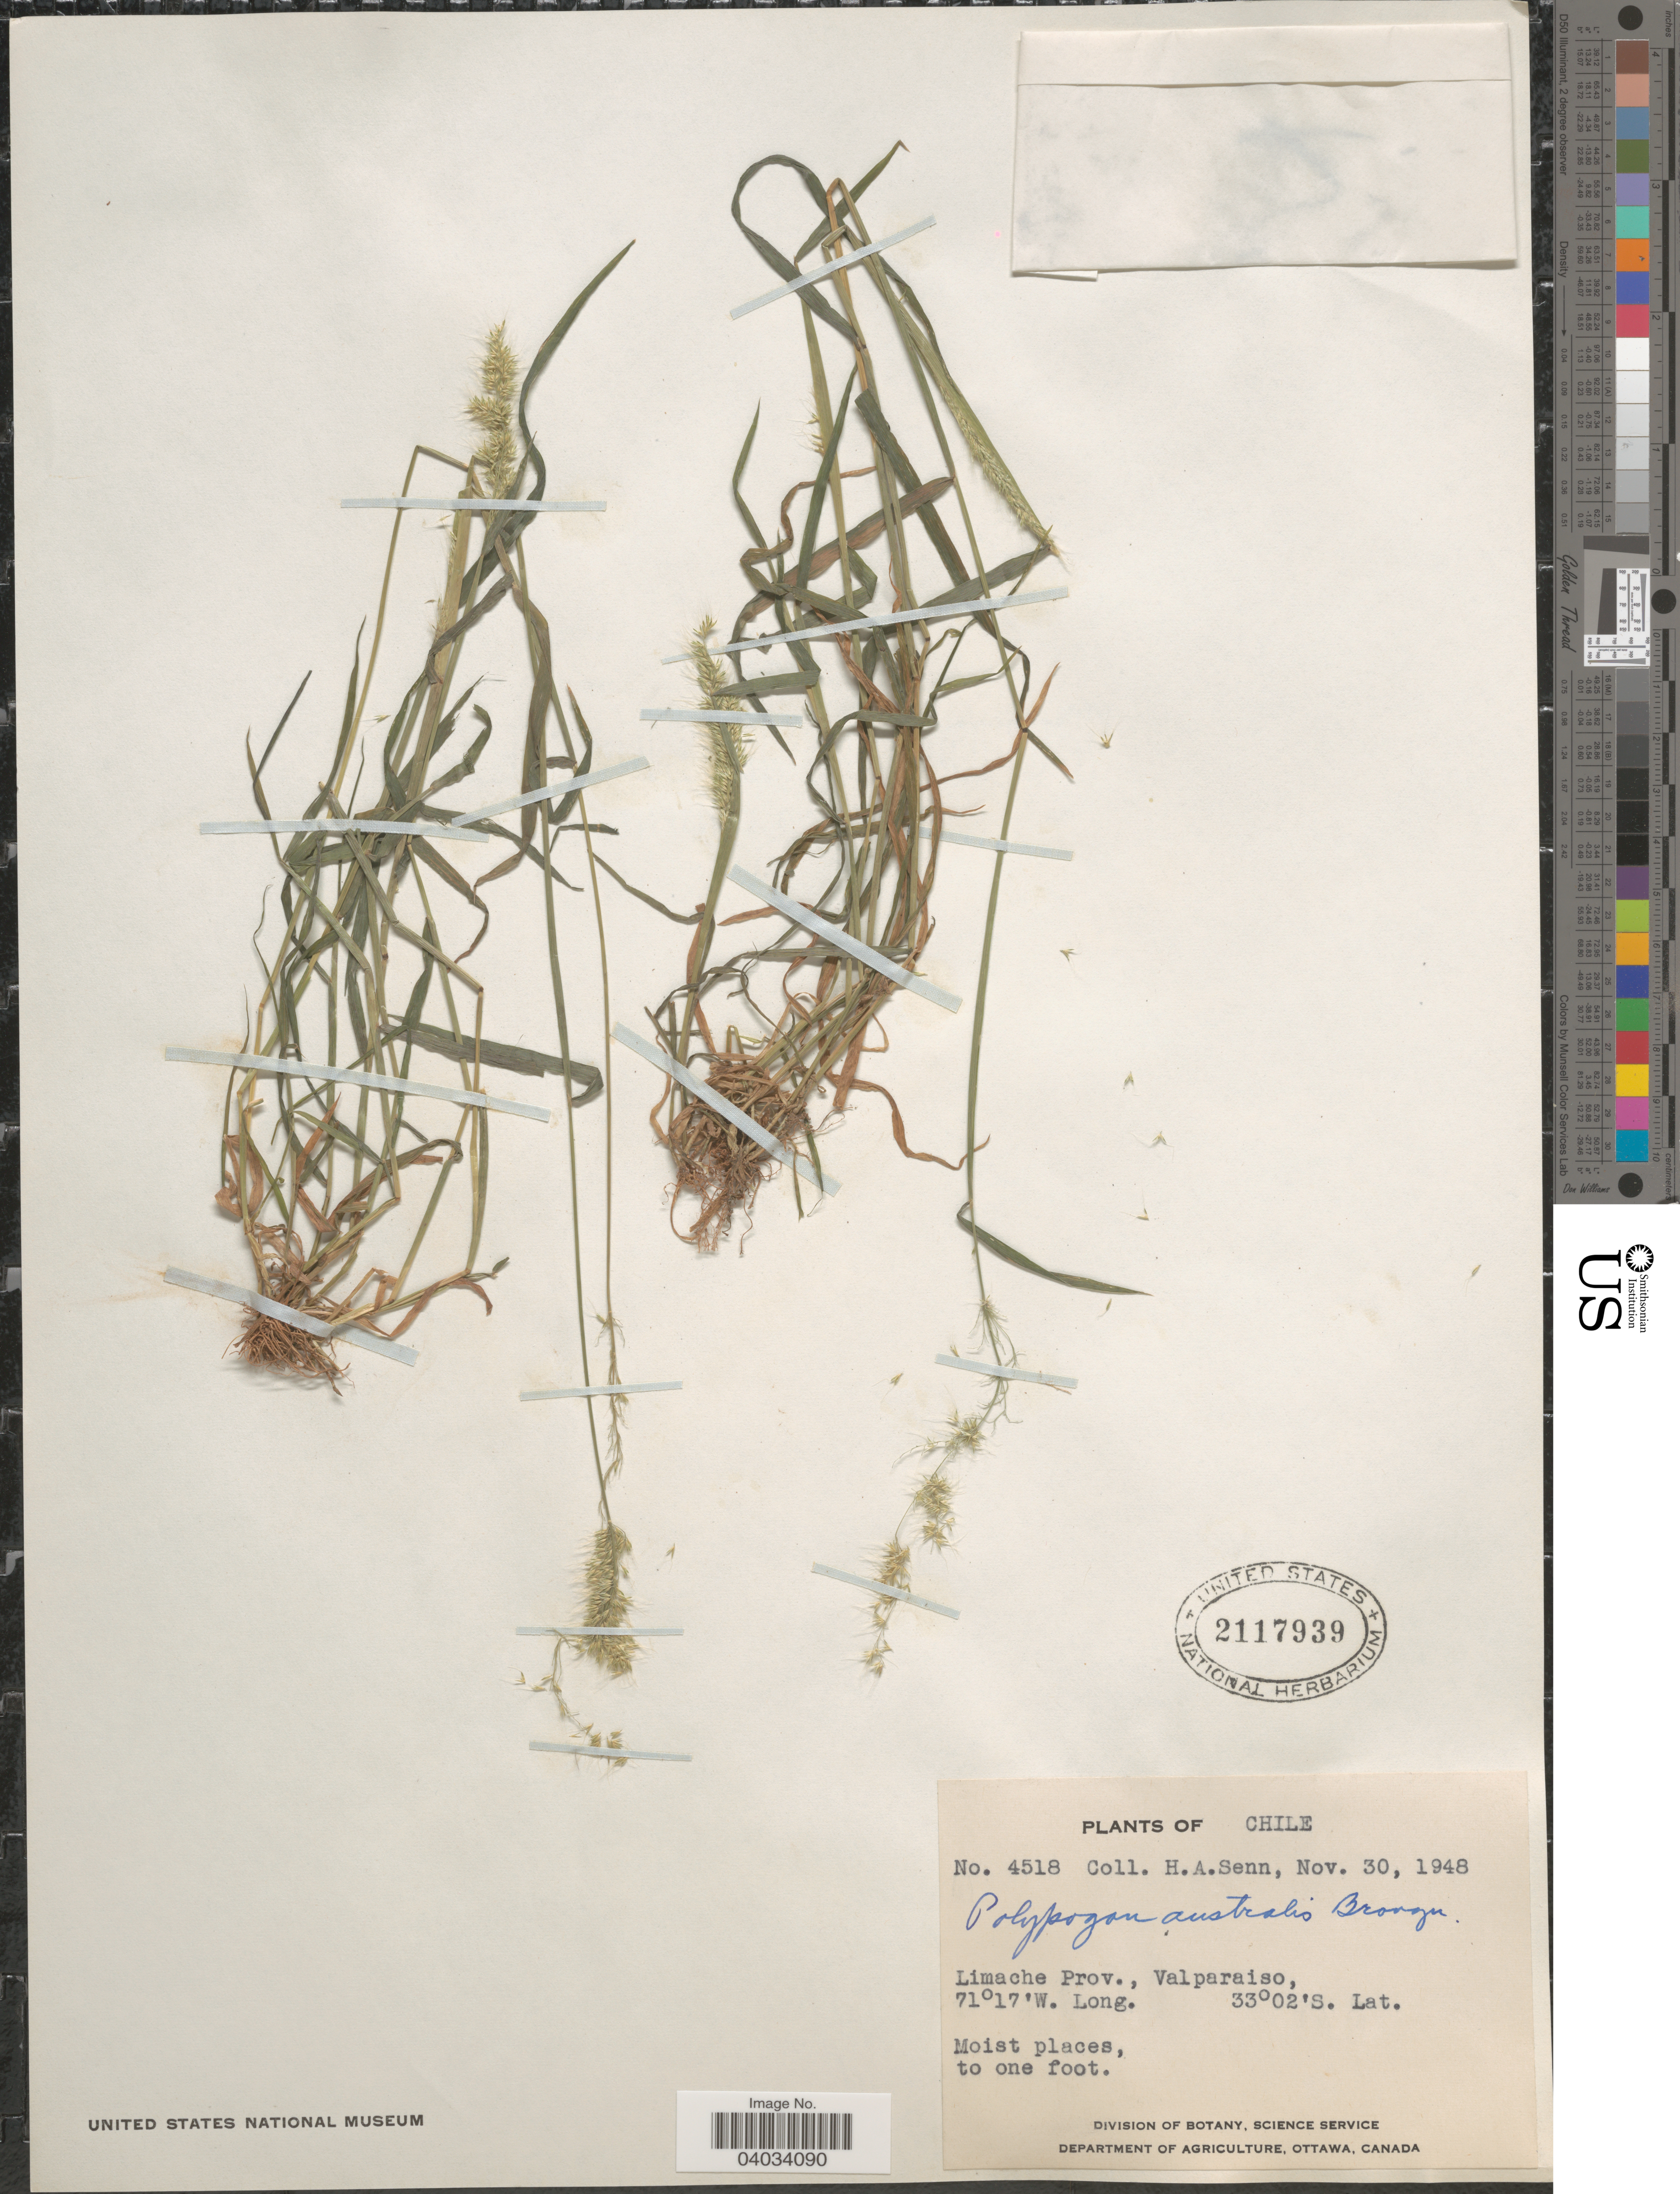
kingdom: Plantae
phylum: Tracheophyta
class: Liliopsida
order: Poales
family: Poaceae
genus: Polypogon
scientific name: Polypogon australis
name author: Brongn.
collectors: H. Senn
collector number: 4518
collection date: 1948-11-30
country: Chile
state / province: Valparaíso (V)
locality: Limache.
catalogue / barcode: US 2117939